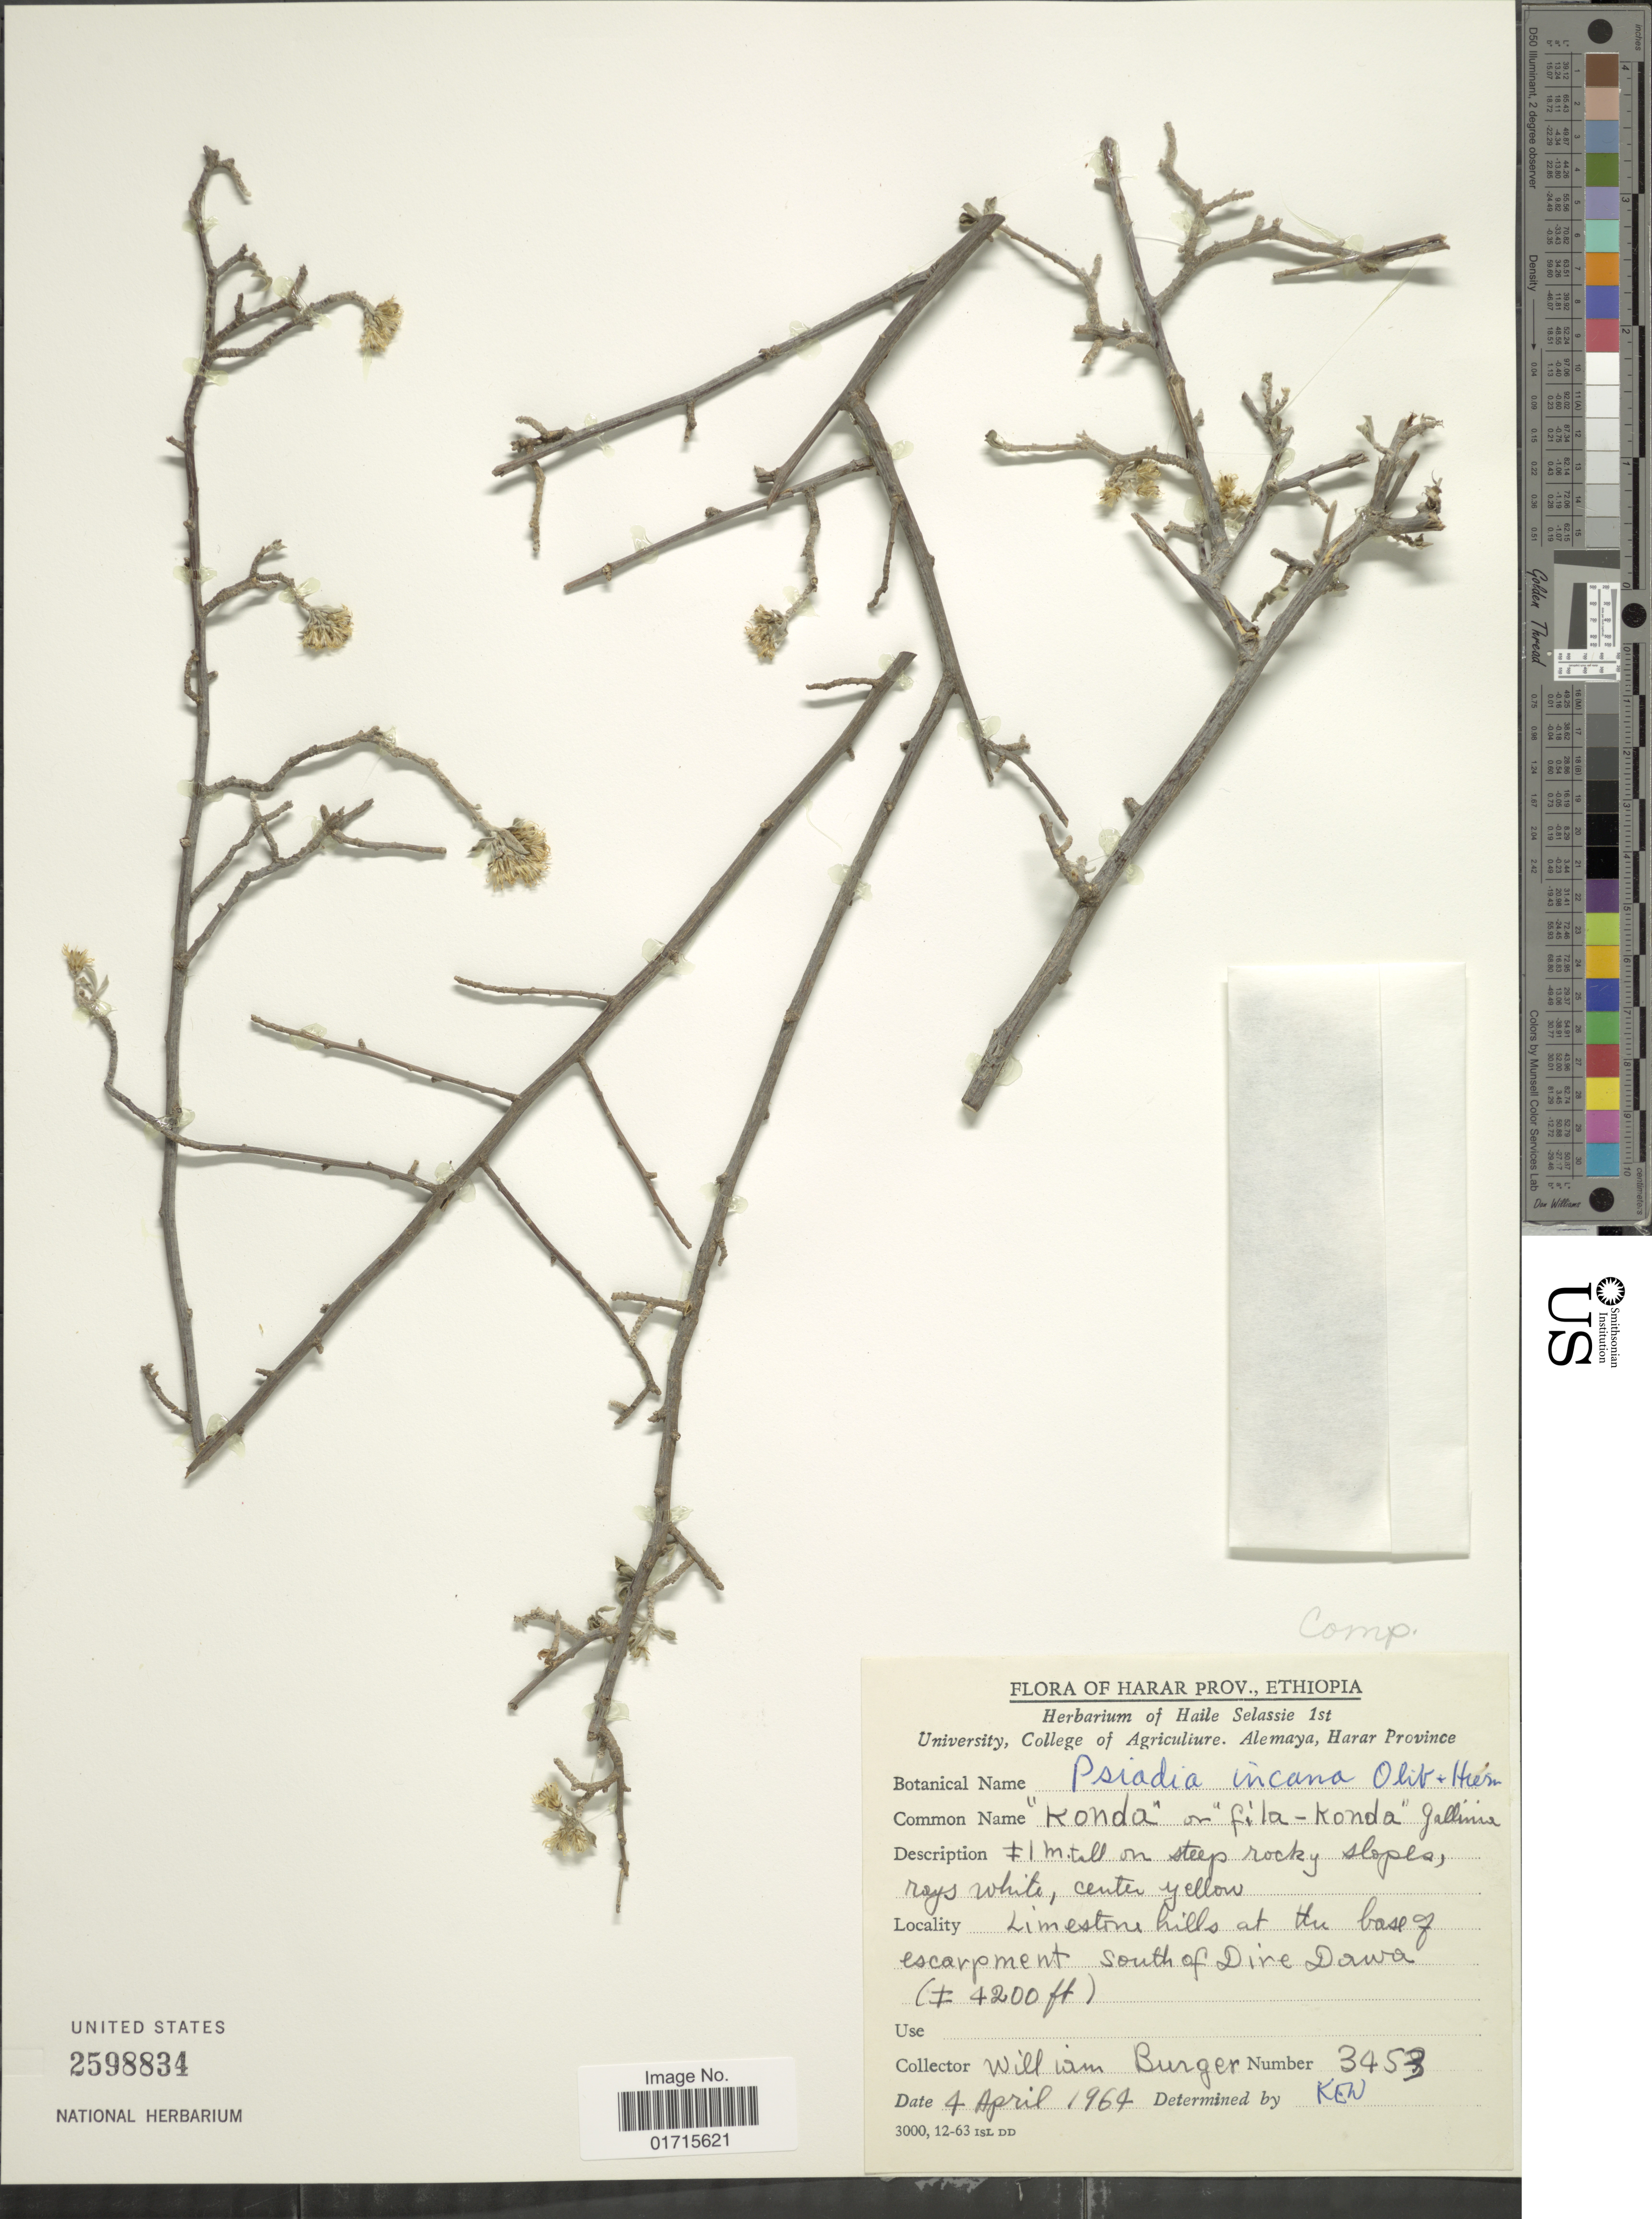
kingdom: Plantae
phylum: Tracheophyta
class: Magnoliopsida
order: Asterales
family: Asteraceae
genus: Psiadia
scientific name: Psiadia incana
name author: Oliv. & Hiern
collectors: W. Burger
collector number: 3453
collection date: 1964-04-04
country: Ethiopia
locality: Harar Prov., Ethiopia. Limestone hills at the base of escarpment South of Dire Dawa.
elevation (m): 1280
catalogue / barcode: US 2598834